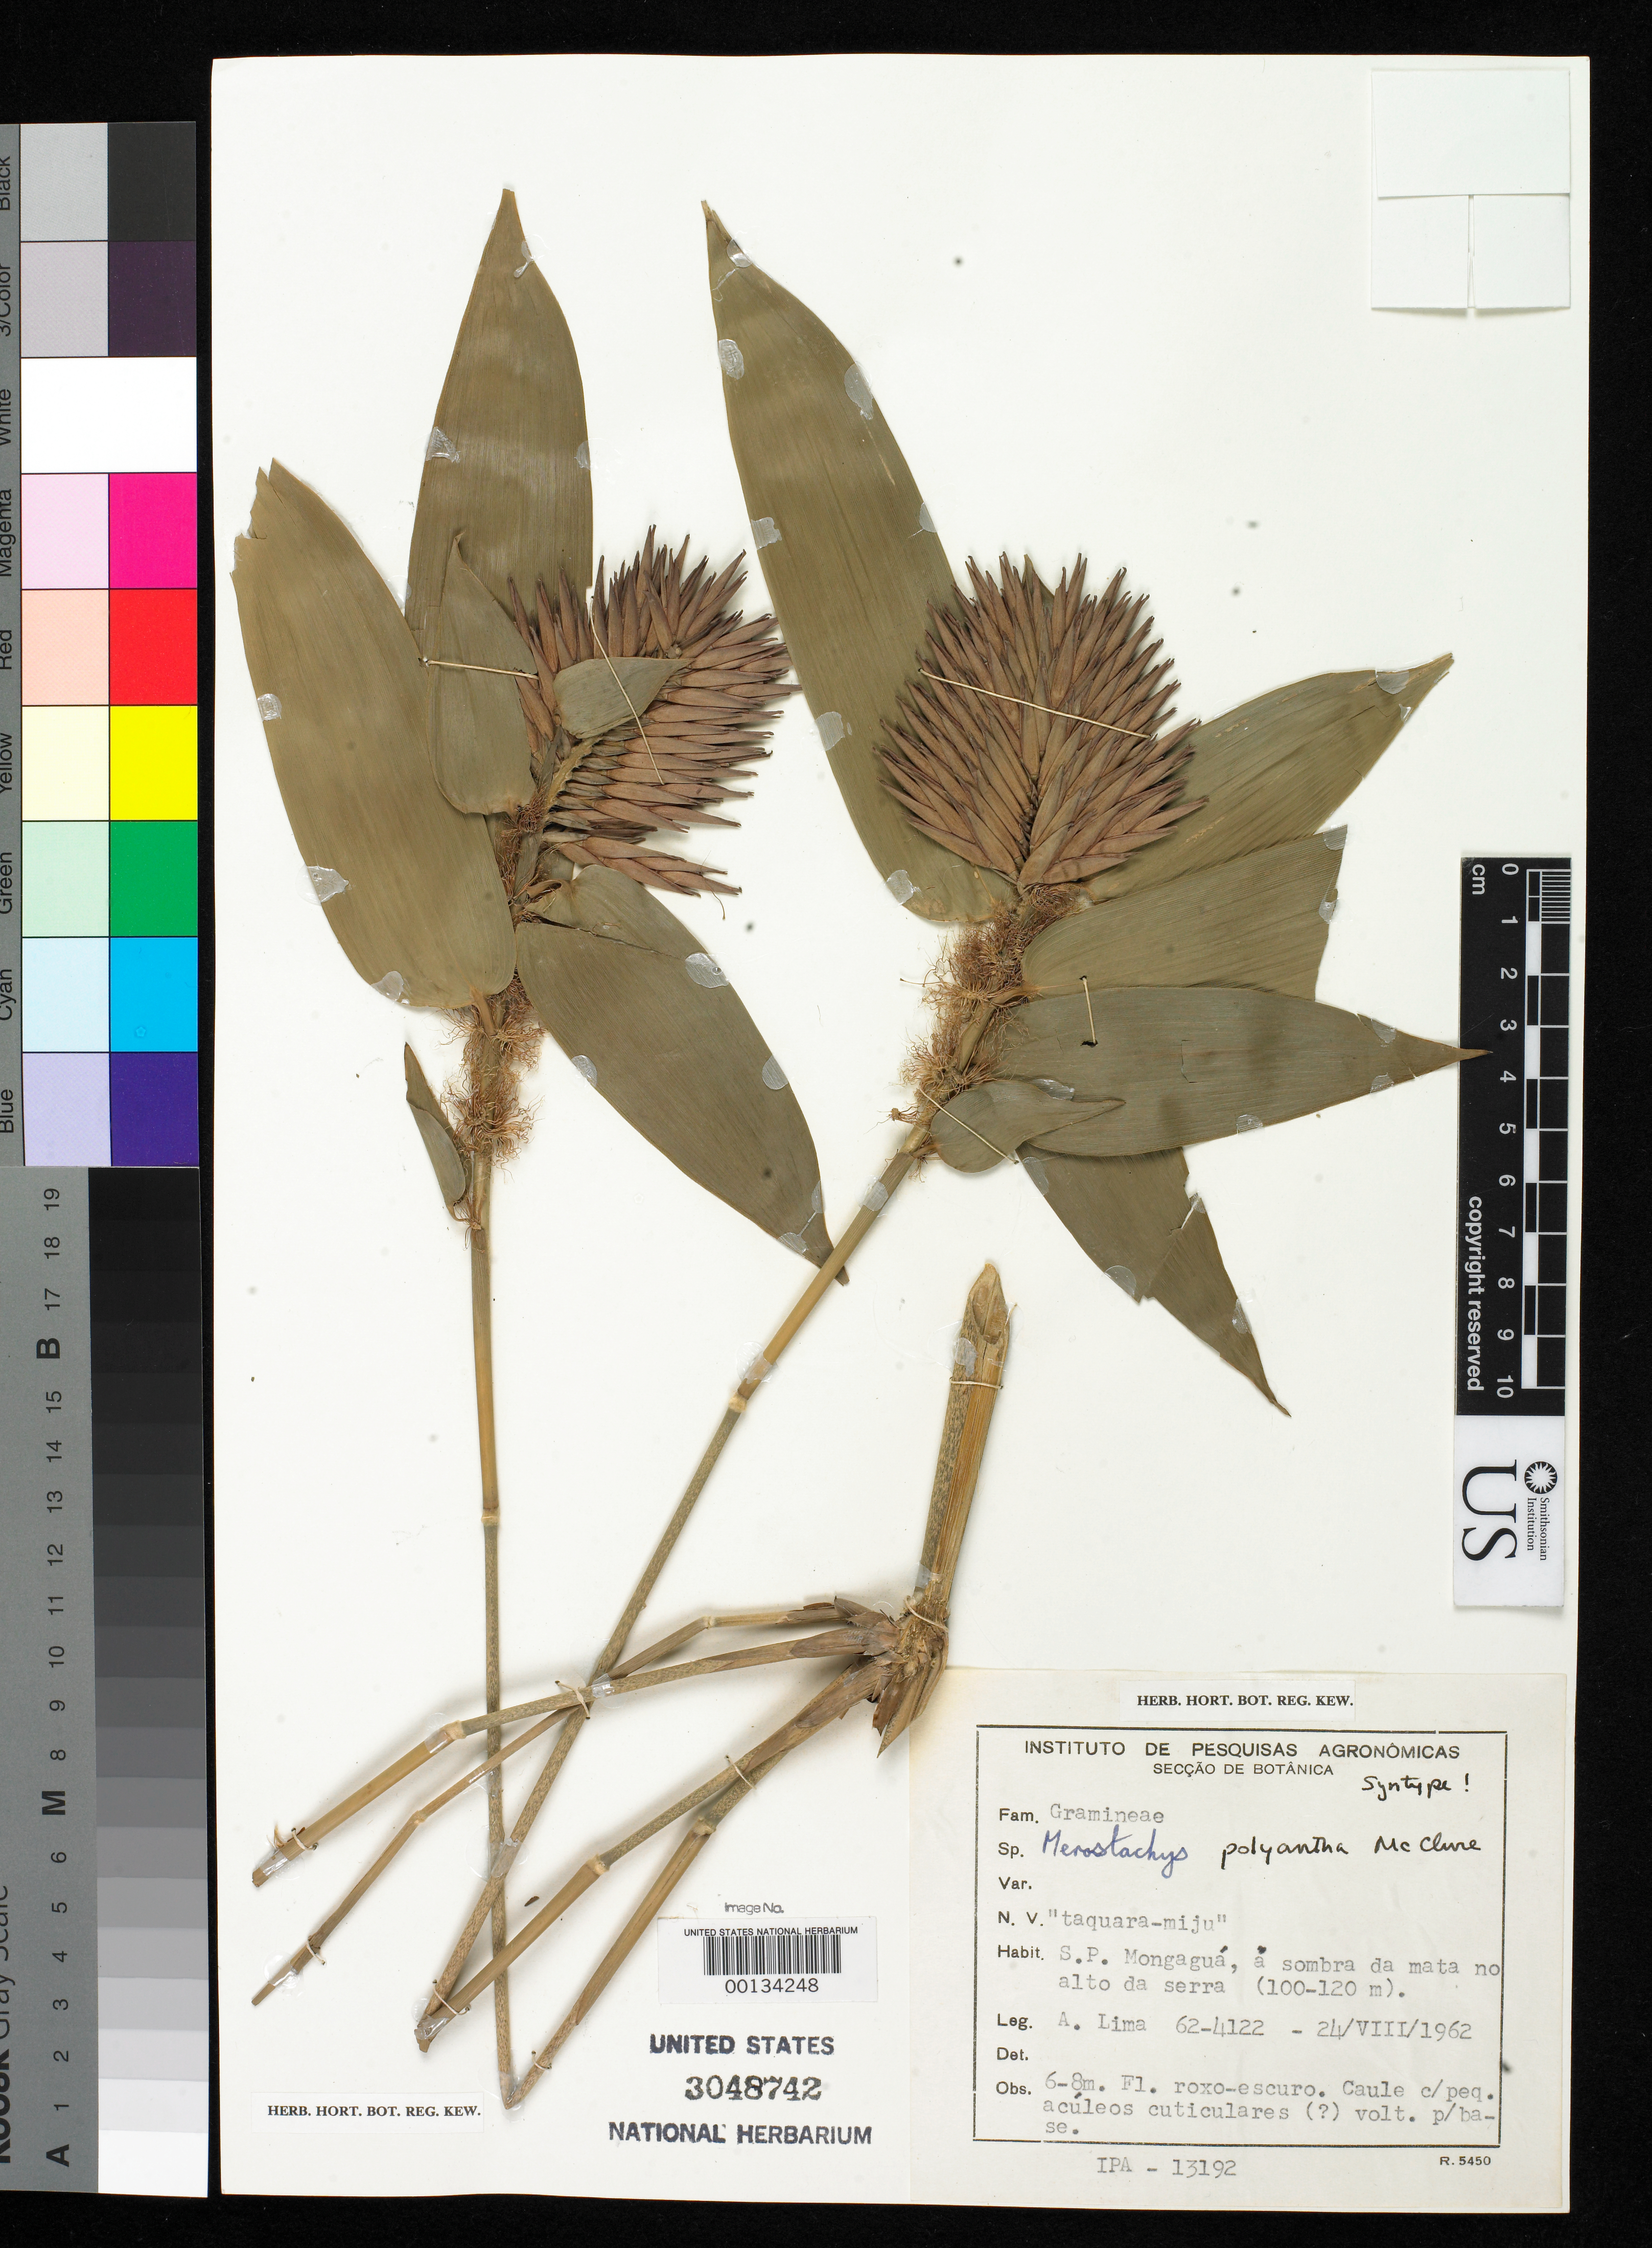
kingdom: Plantae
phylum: Tracheophyta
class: Liliopsida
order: Poales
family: Poaceae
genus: Merostachys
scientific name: Merostachys polyantha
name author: McClure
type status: Syntype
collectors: A. Lima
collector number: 62-4122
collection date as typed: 24 Aug 1962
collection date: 1962-08-24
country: Brazil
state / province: São Paulo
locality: Serra de Mongague, pr. Praia Grande.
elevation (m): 100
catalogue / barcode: US 3048742